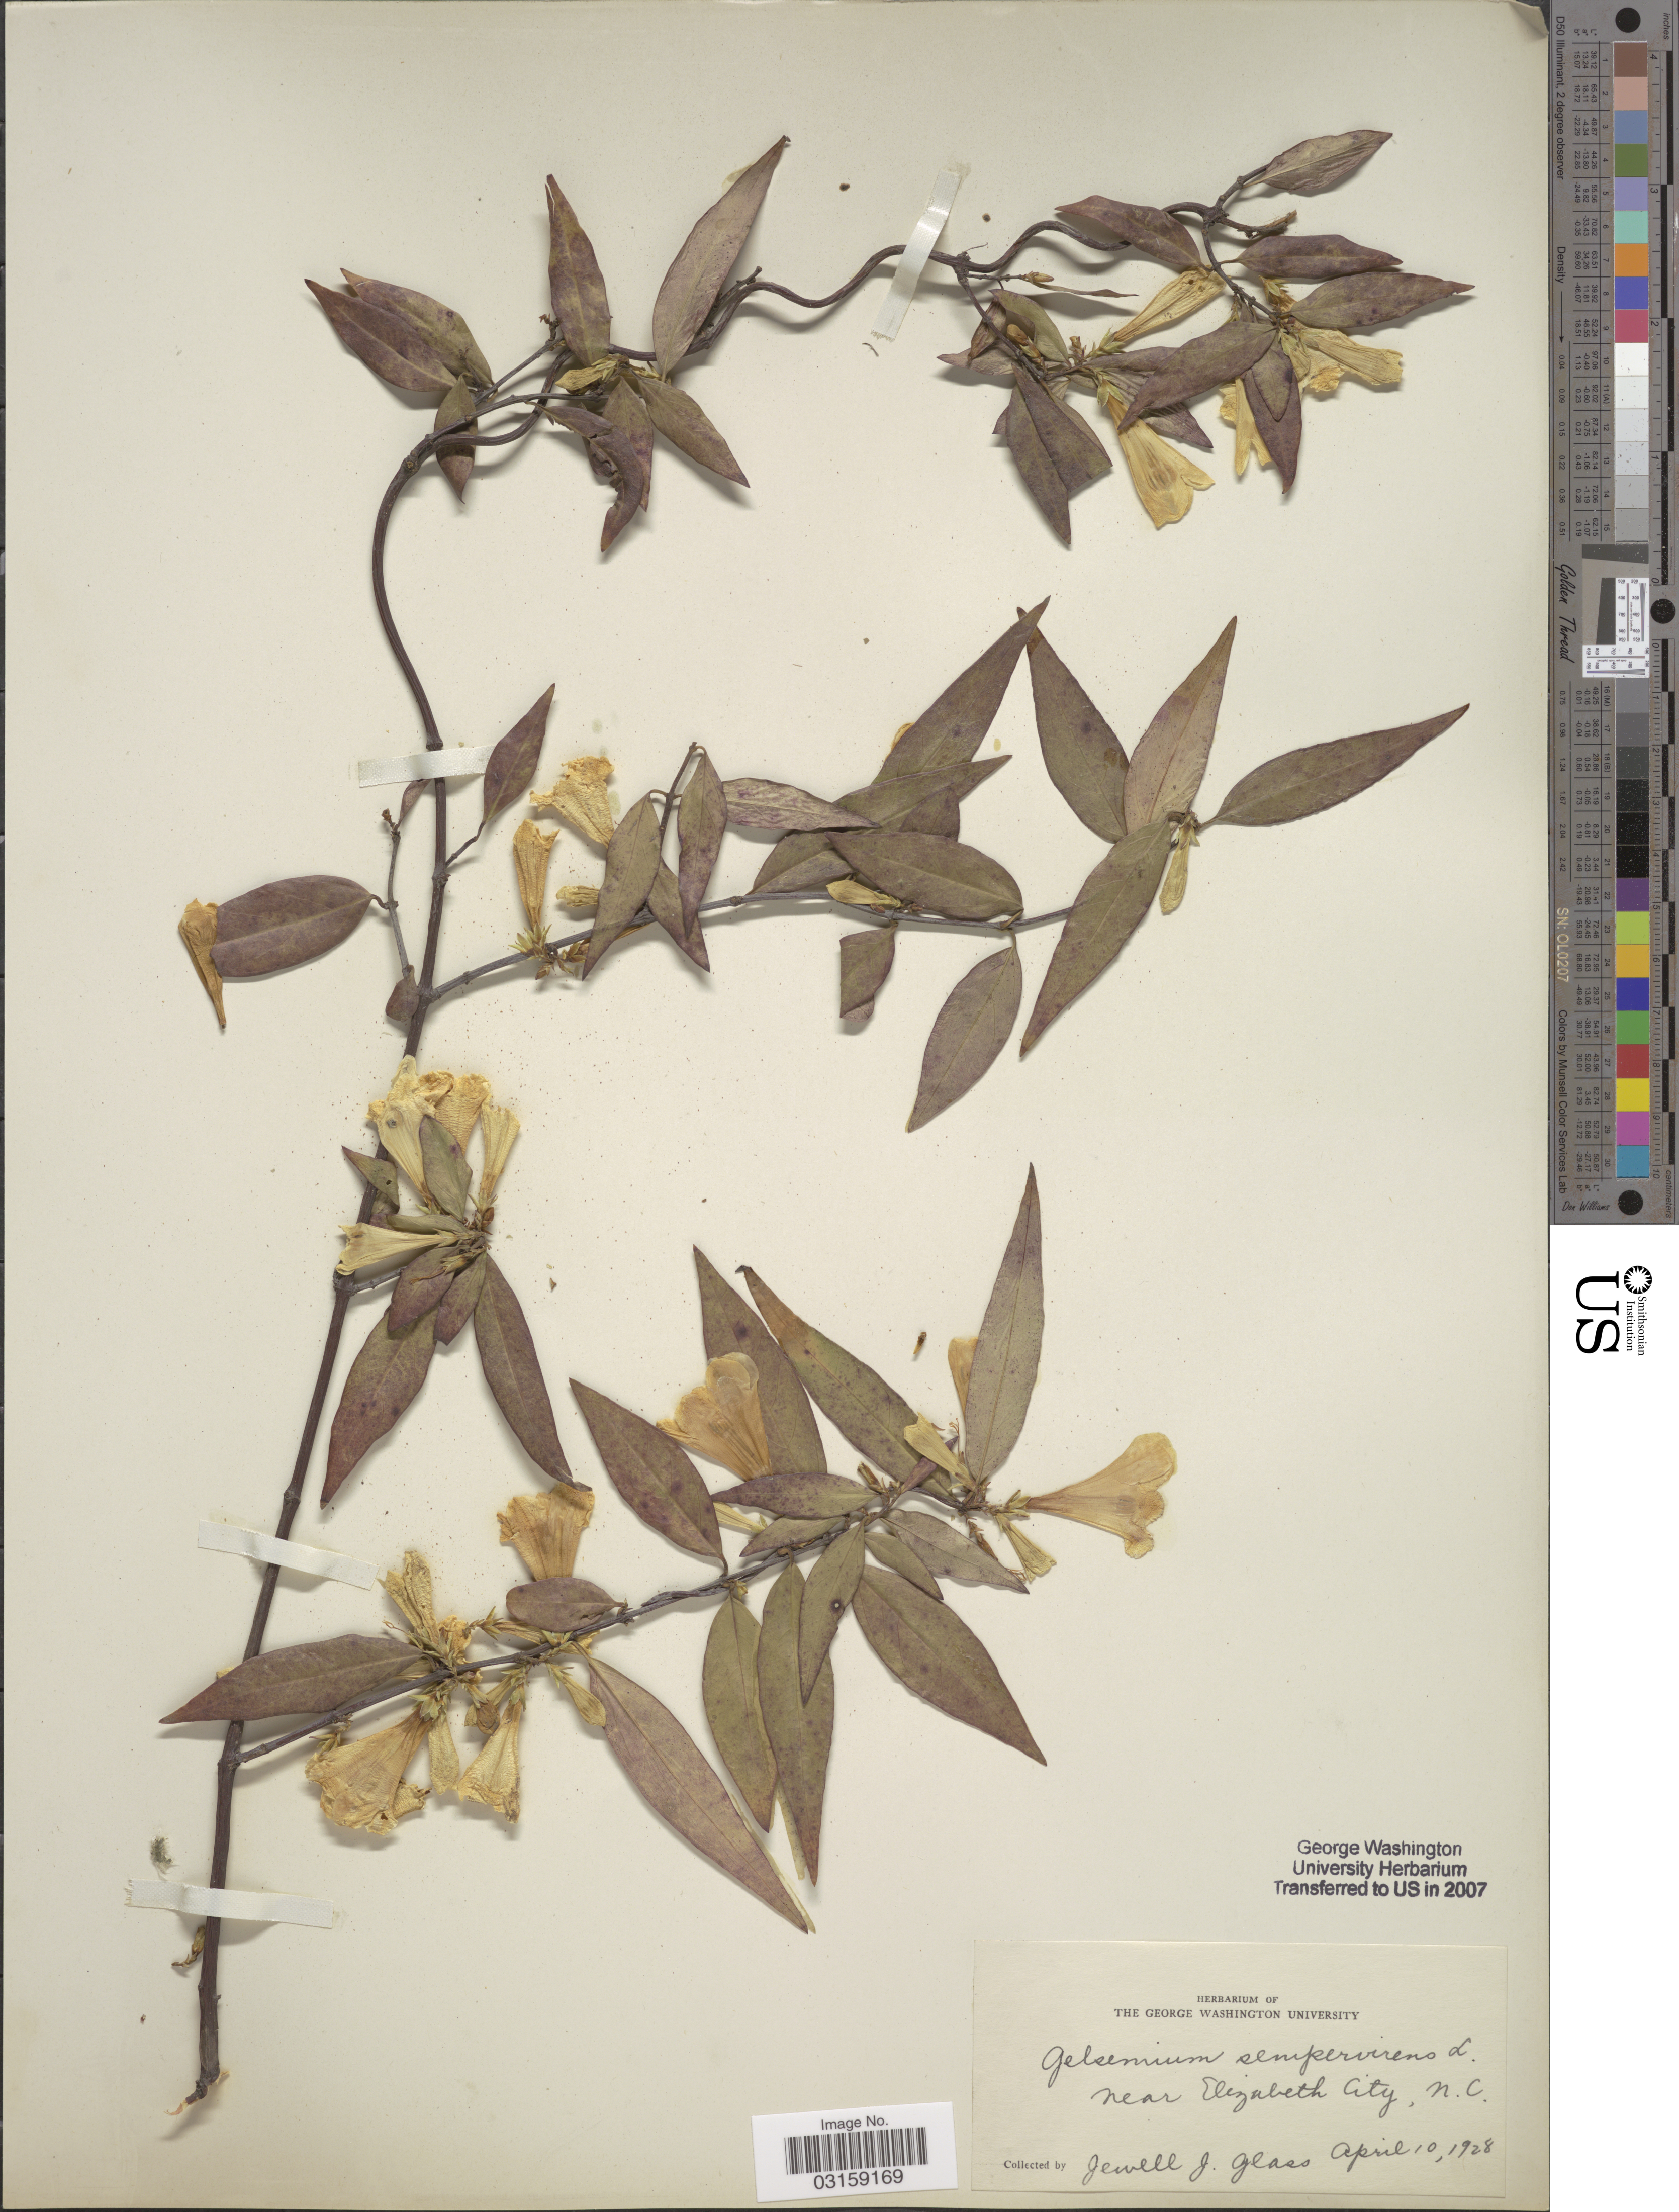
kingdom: Plantae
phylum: Tracheophyta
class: Magnoliopsida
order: Gentianales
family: Gelsemiaceae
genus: Gelsemium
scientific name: Gelsemium sempervirens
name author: (L.) J. St.-Hil.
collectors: J. Glass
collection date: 1928-04-10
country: United States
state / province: North Carolina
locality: Near Elizabeth City.